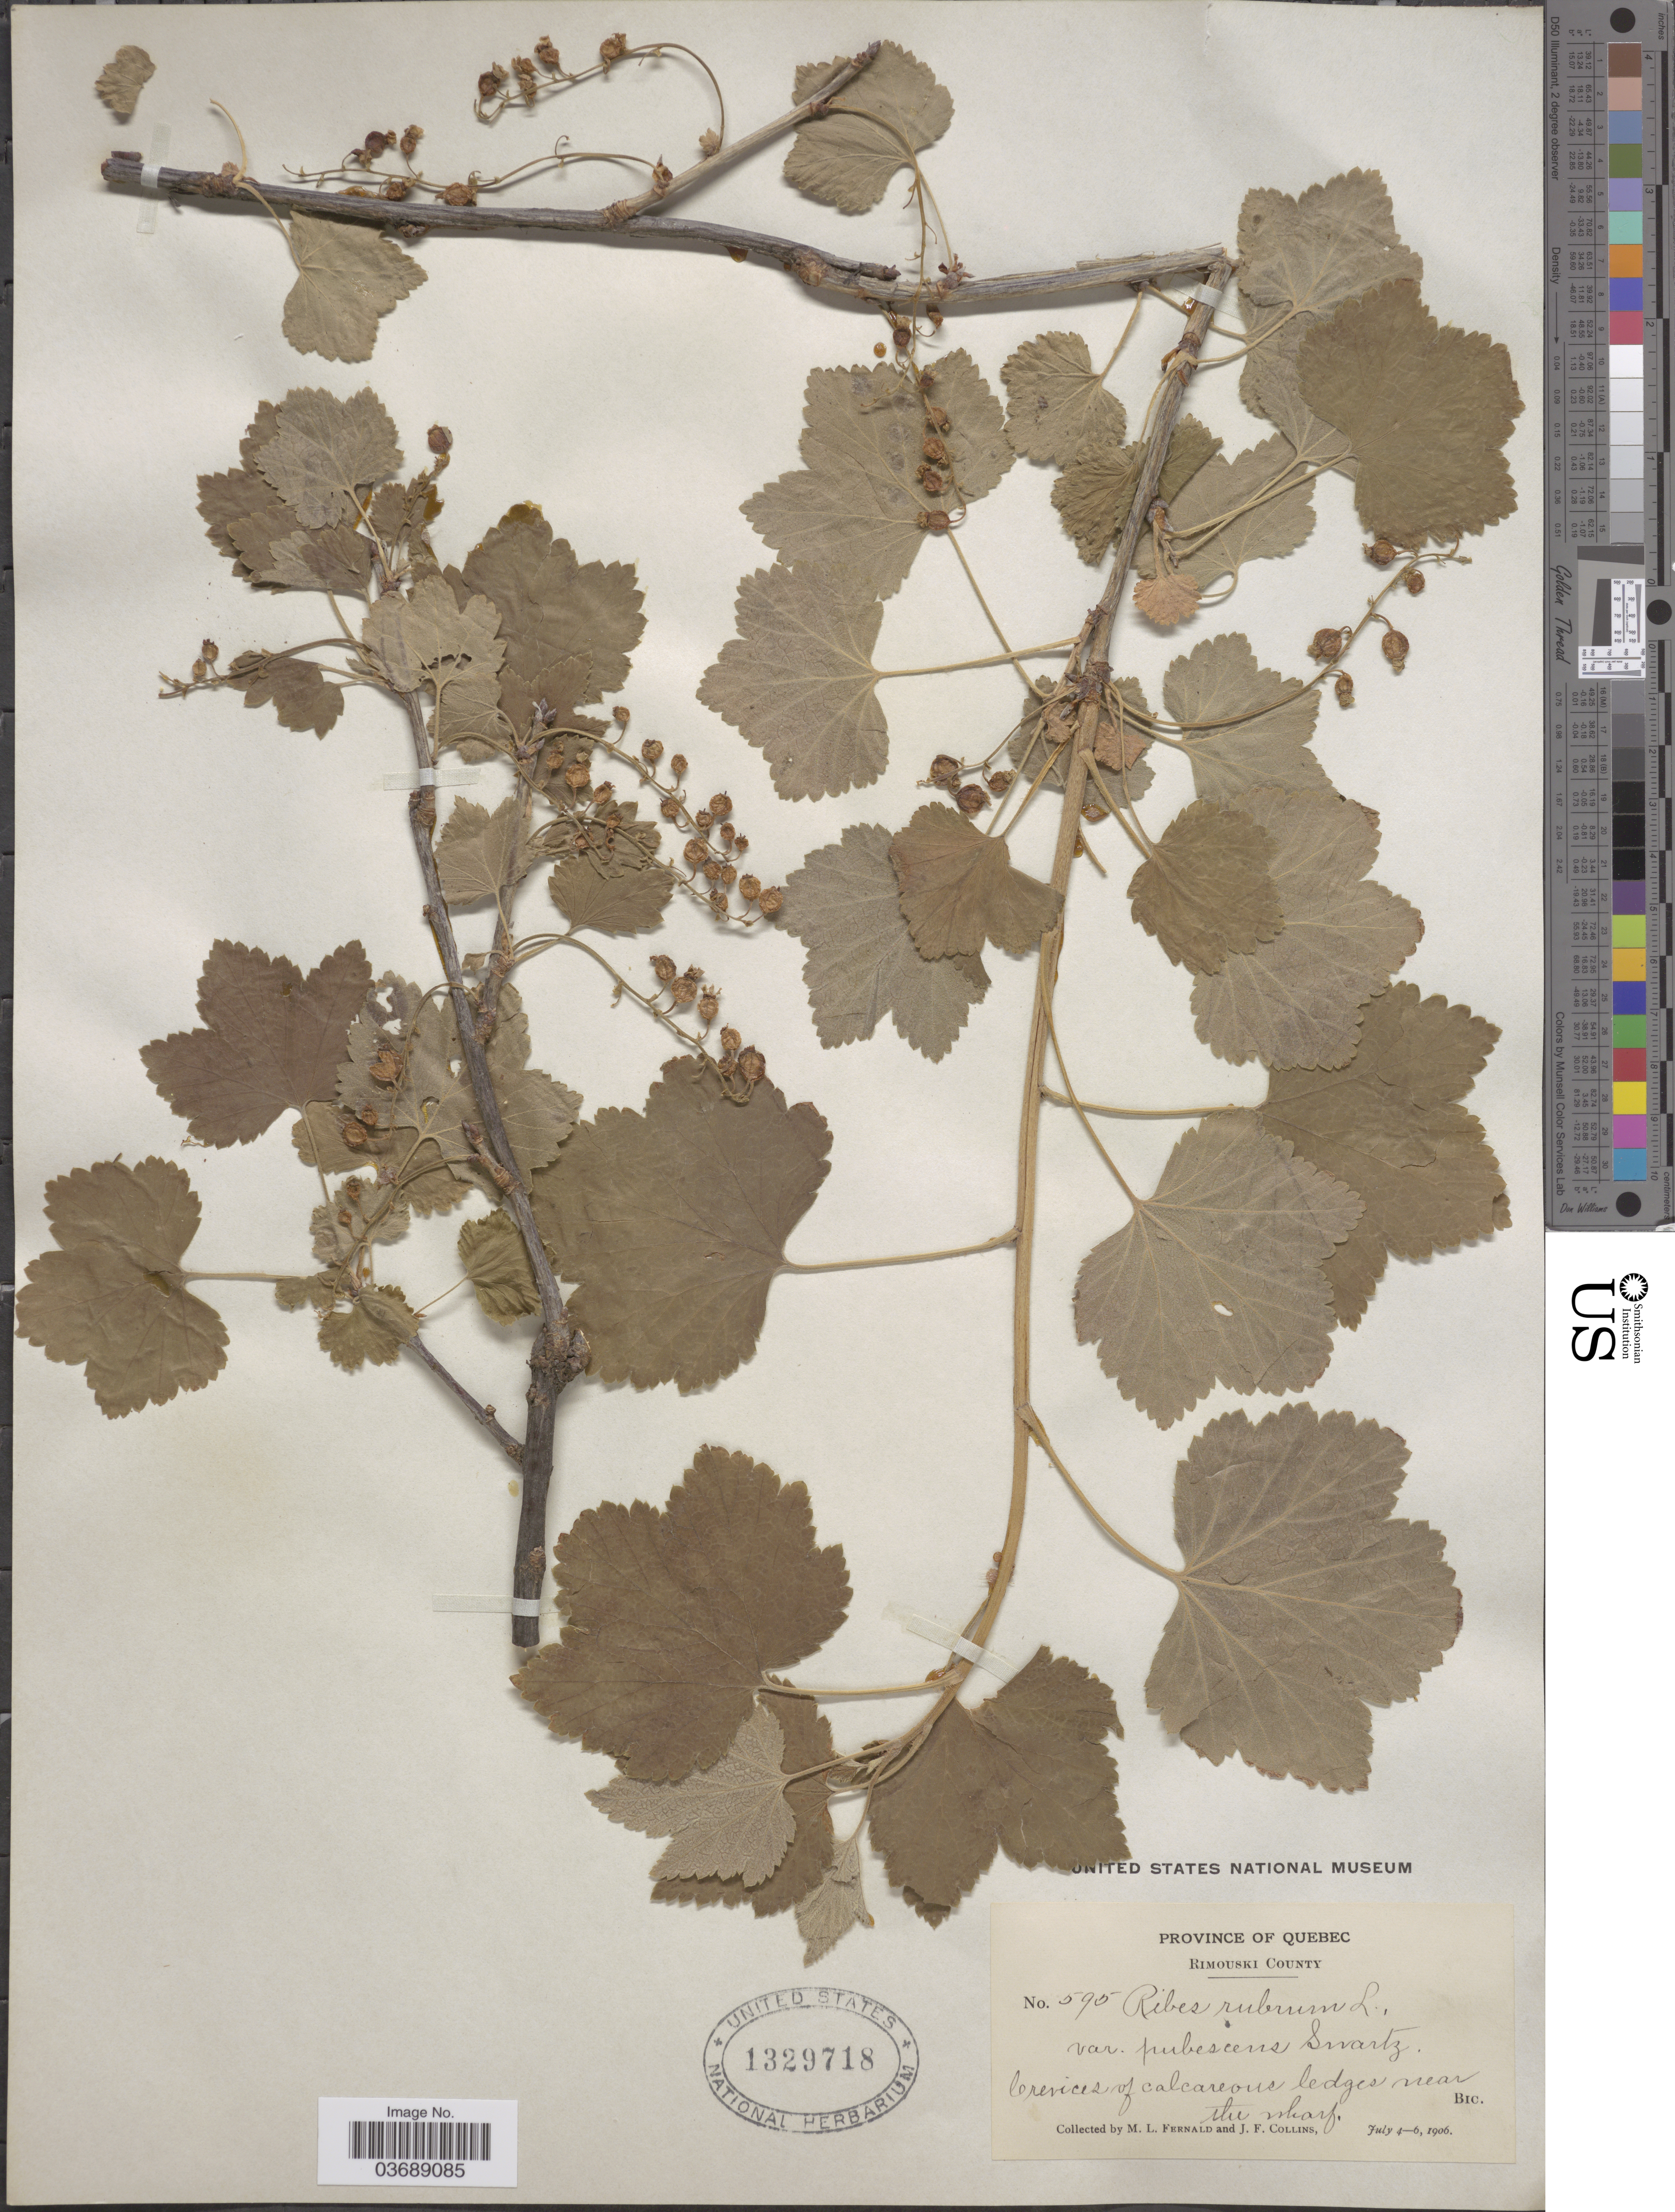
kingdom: Plantae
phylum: Tracheophyta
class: Magnoliopsida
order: Saxifragales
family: Grossulariaceae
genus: Ribes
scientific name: Ribes rubrum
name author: L.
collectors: M. L. Fernald & J. Collins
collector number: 595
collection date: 1906-07-04/1906-07-06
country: Canada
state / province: New Brunswick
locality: Rimouski County. Crevices of calcareous ledges near the wharf Bic?.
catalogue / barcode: US 1329718